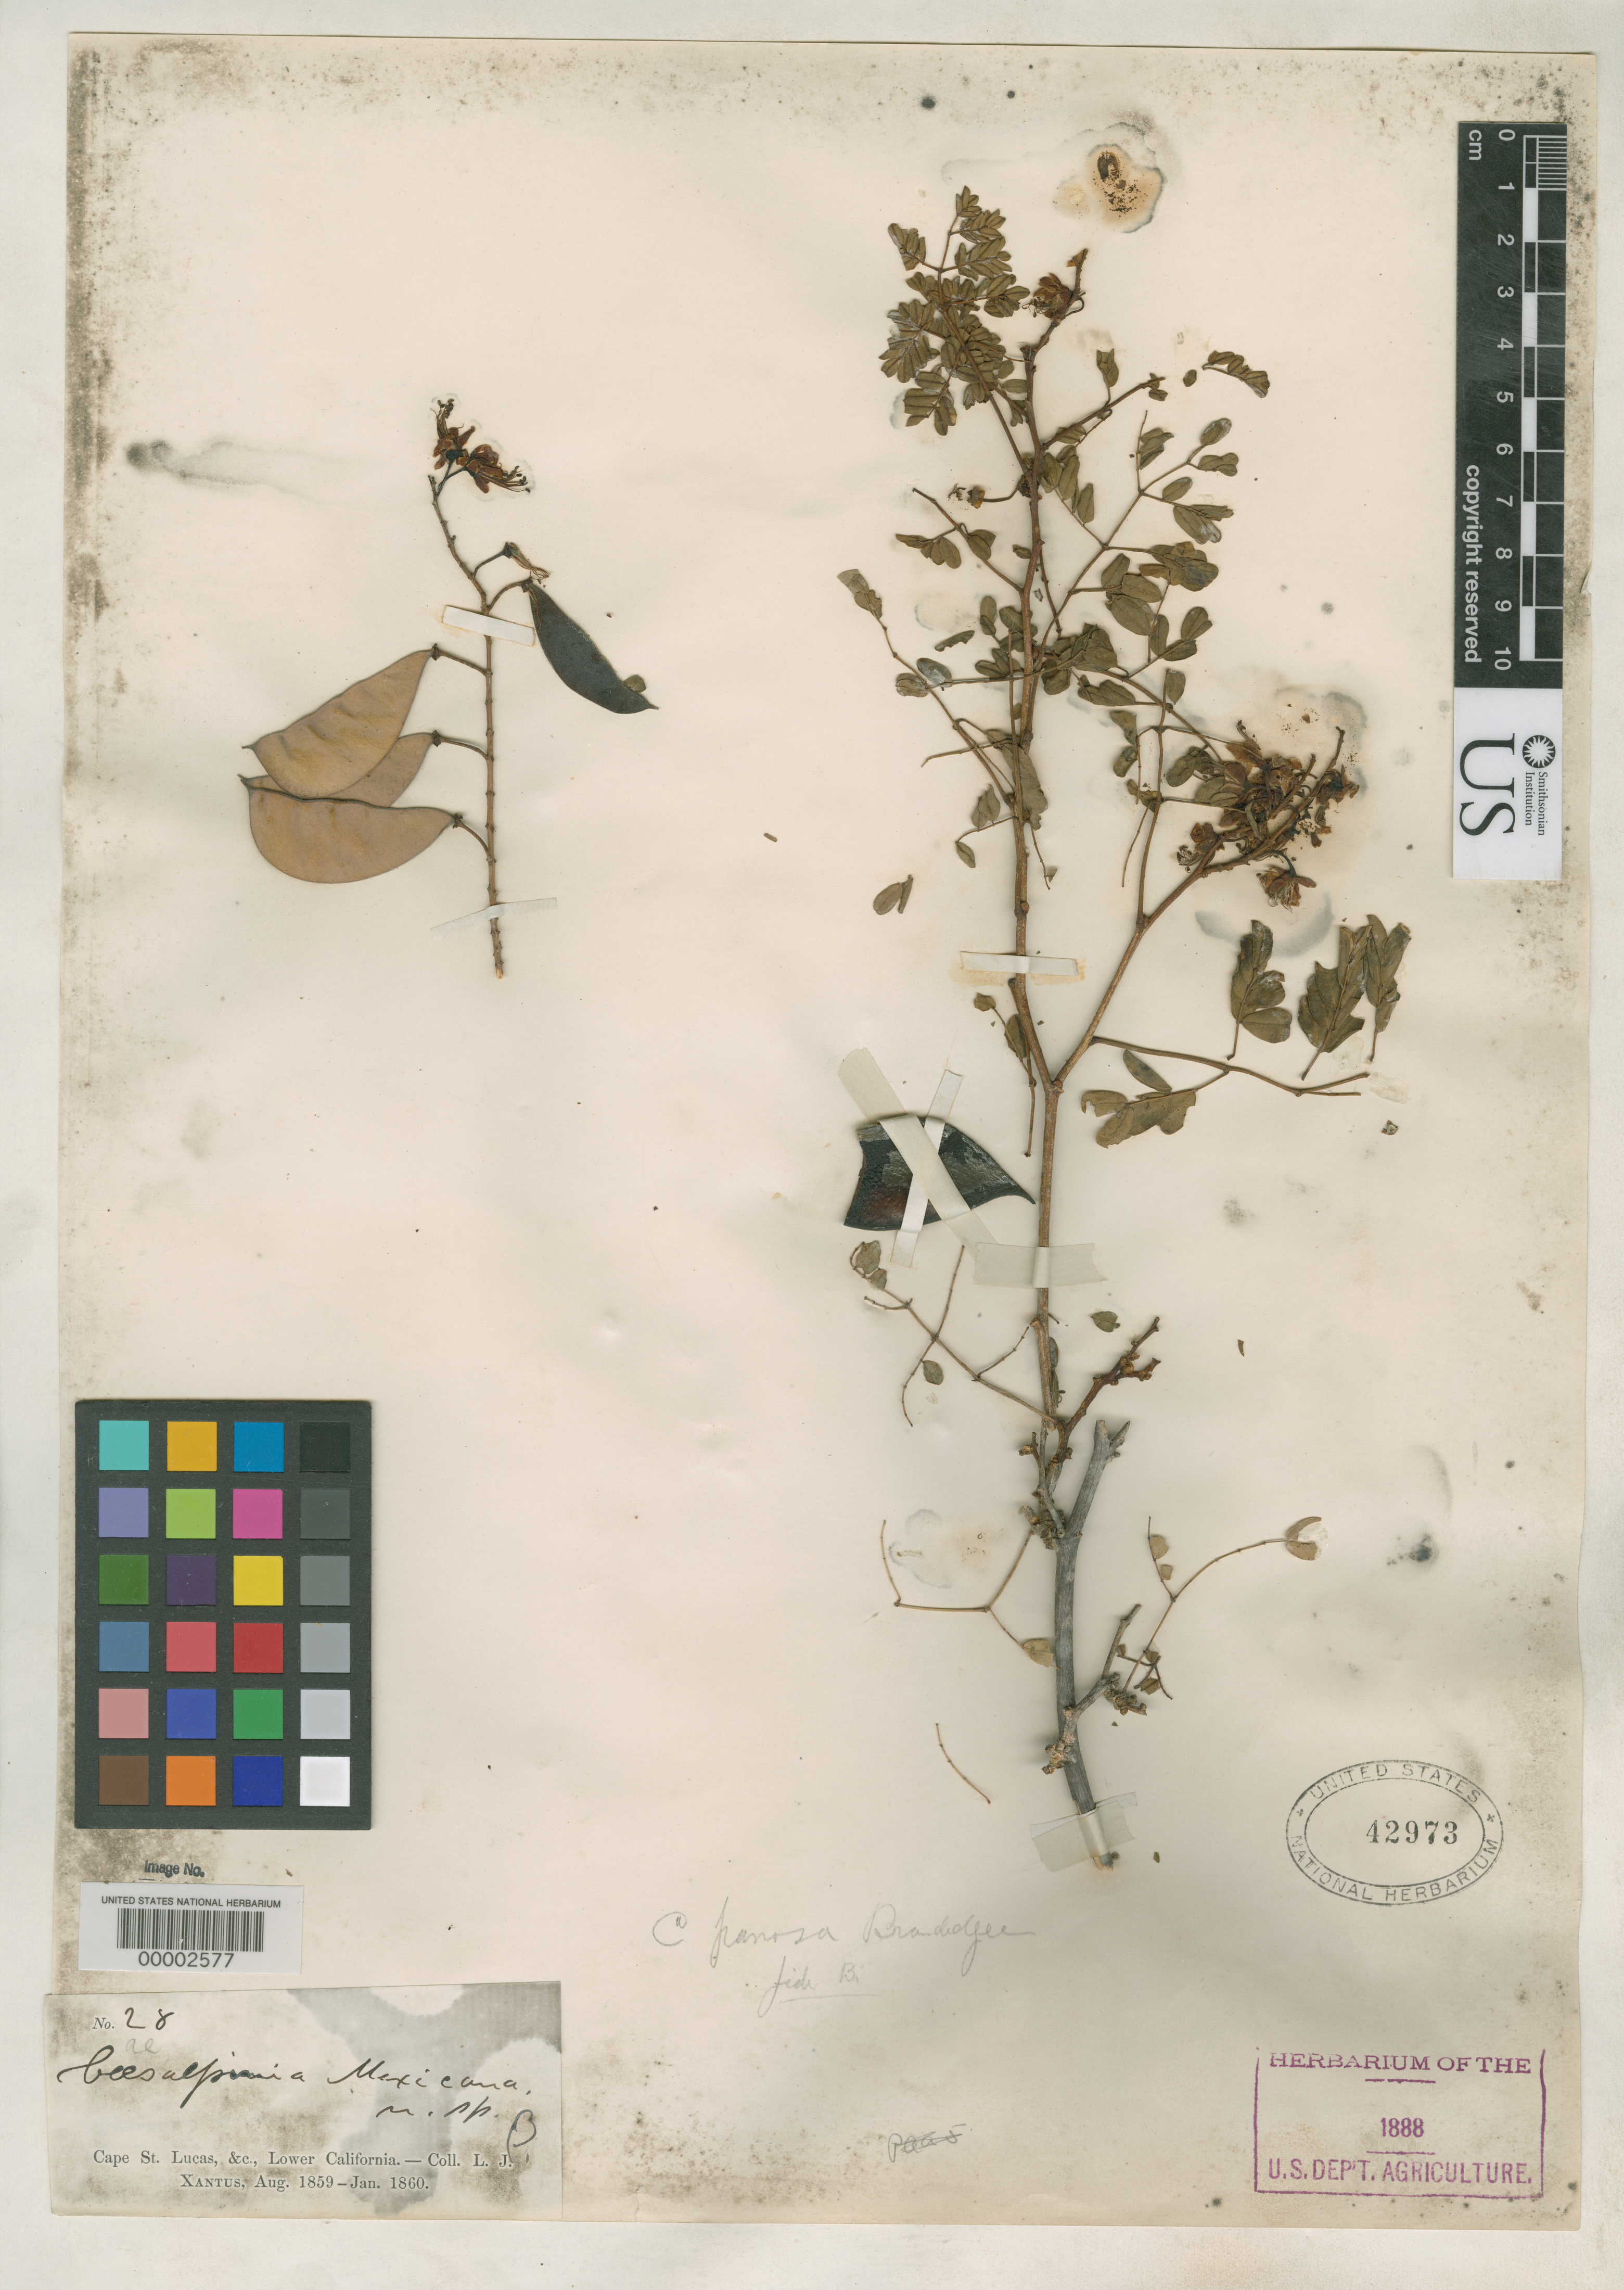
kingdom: Plantae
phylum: Tracheophyta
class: Magnoliopsida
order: Fabales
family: Fabaceae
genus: Caesalpinia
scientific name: Caesalpinia mexicana var. californica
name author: A. Gray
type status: Isosyntype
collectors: L. J. Xantus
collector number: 28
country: Mexico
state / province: Baja California Sur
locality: Cape St. Lucas.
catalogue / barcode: US 42973